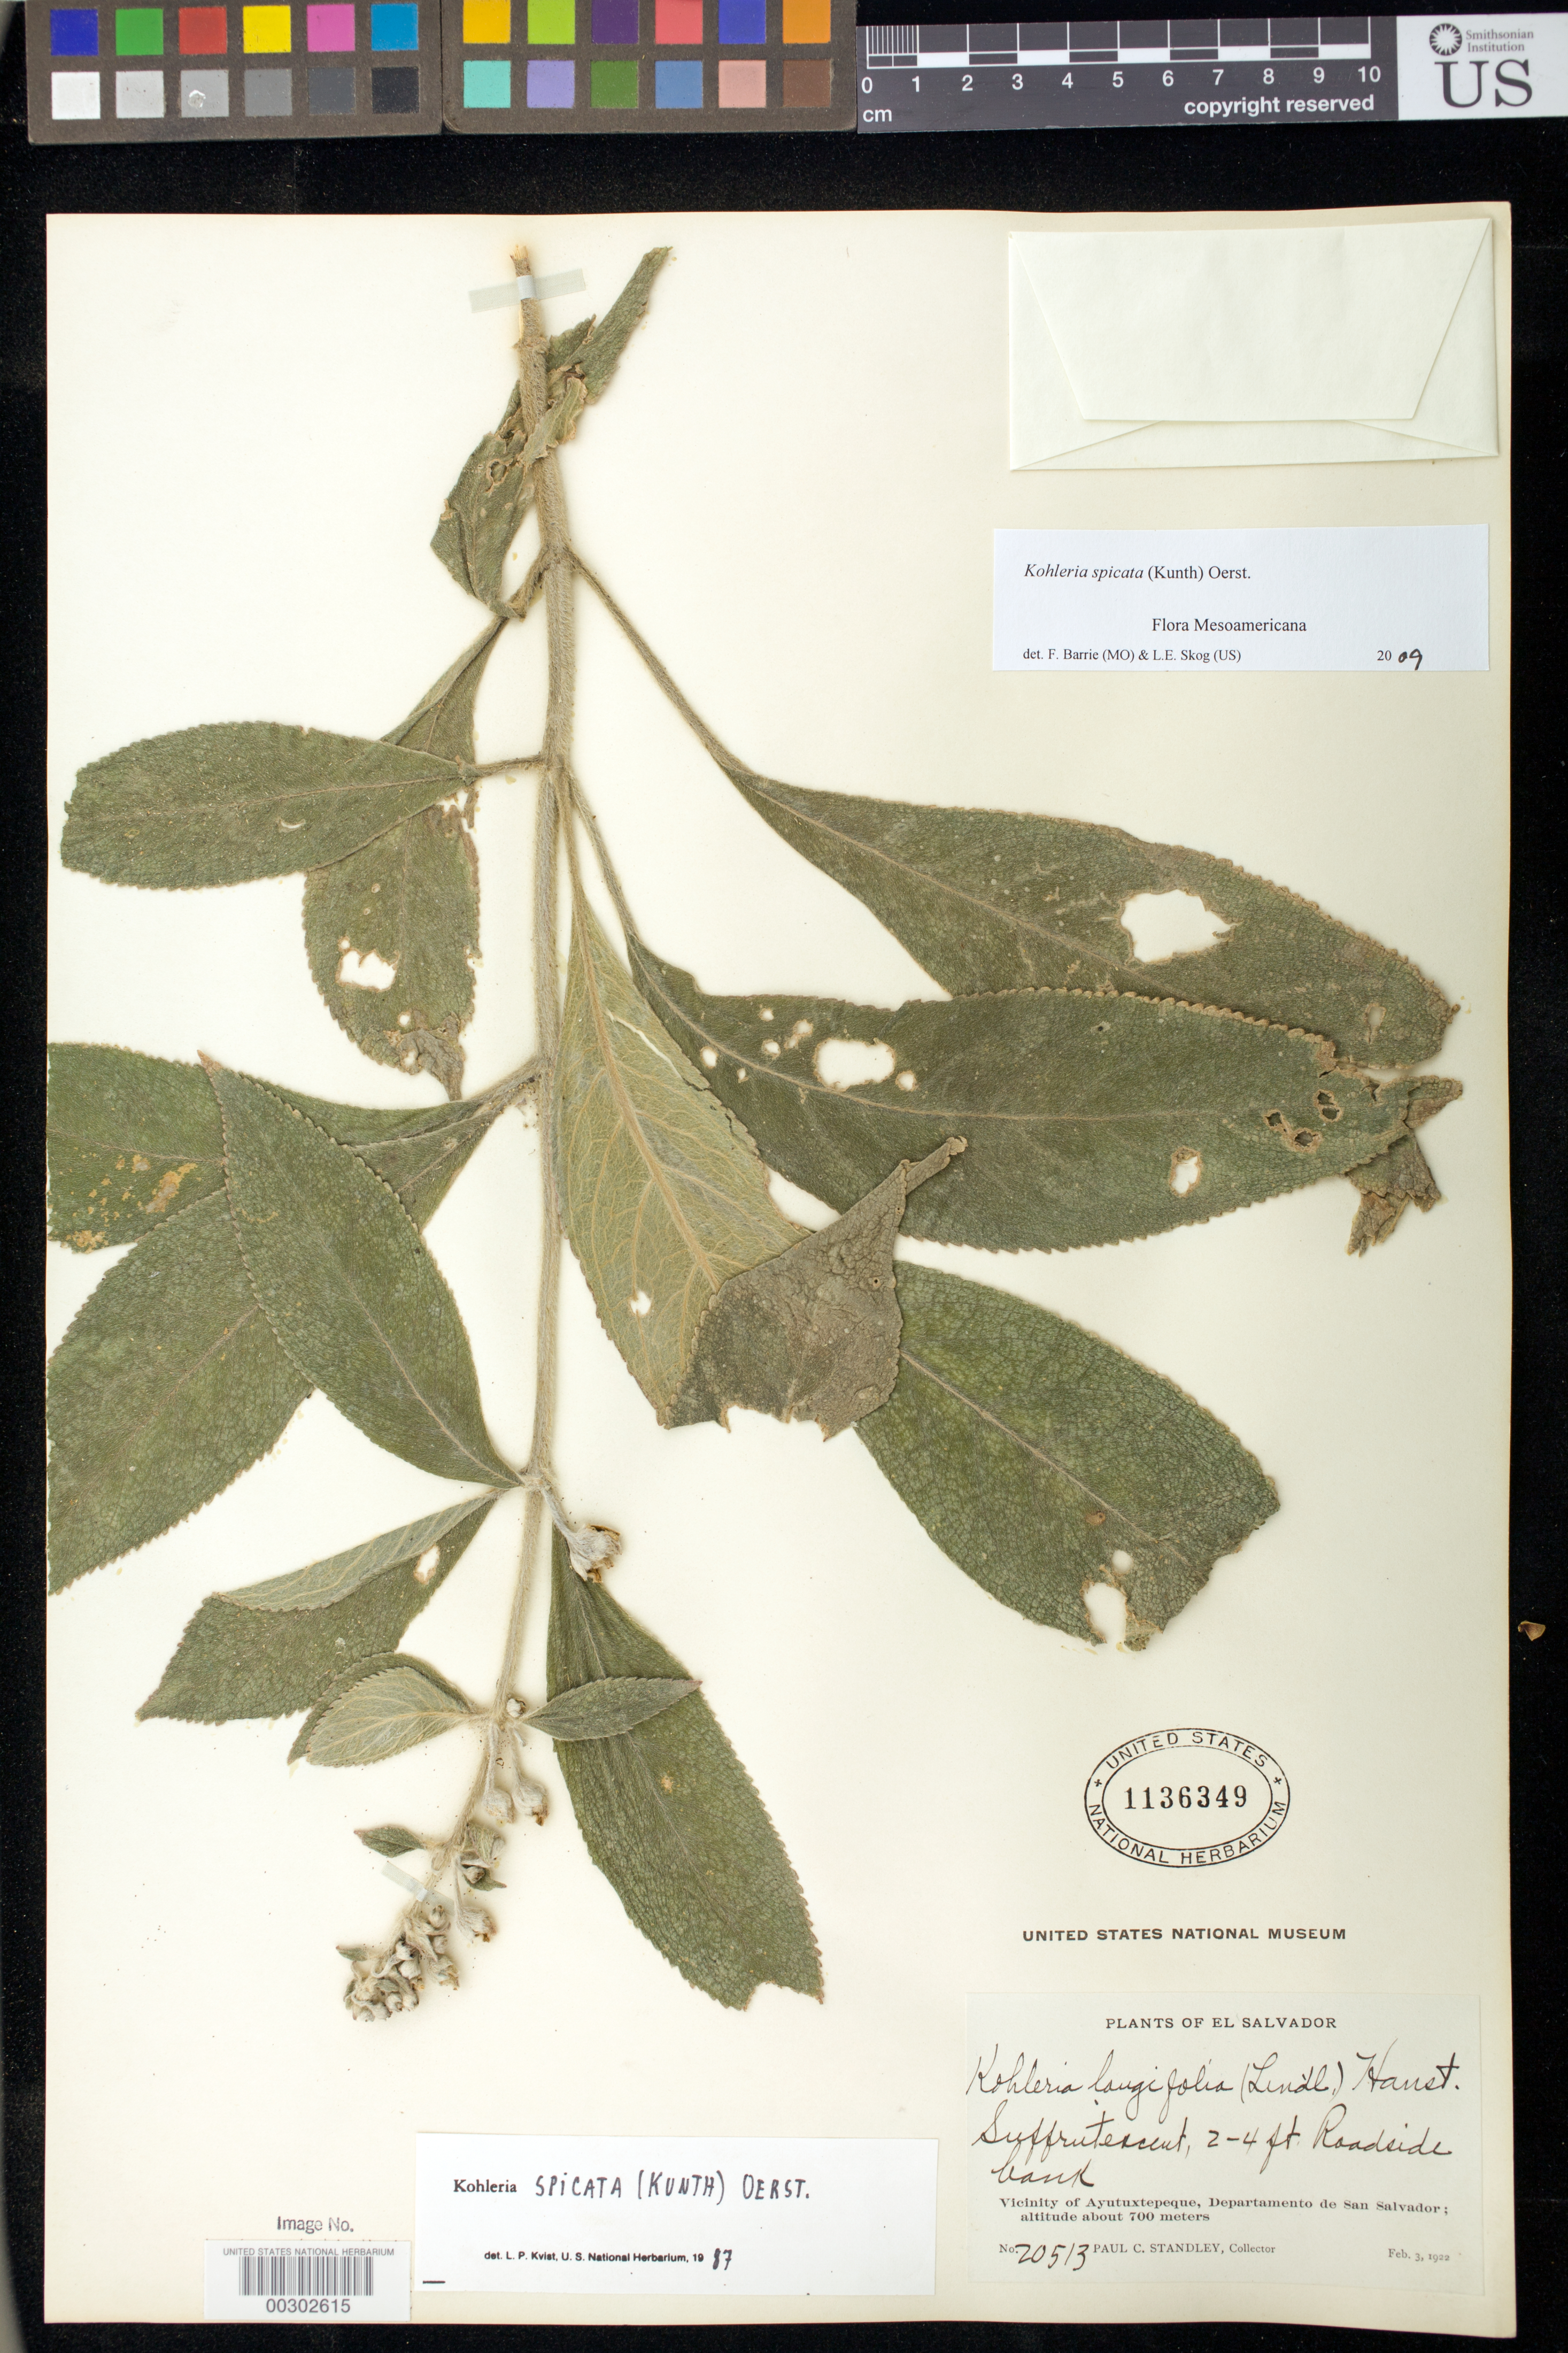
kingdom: Plantae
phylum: Tracheophyta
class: Magnoliopsida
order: Lamiales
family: Gesneriaceae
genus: Kohleria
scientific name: Kohleria spicata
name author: (Kunth) Oerst.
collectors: P. C. Standley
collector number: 20513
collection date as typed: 03 Feb 1922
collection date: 1922-02-03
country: El Salvador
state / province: San Salvador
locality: Vicinity of Ayutuxtepeque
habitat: Roadside bank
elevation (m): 700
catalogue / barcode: US 1136349